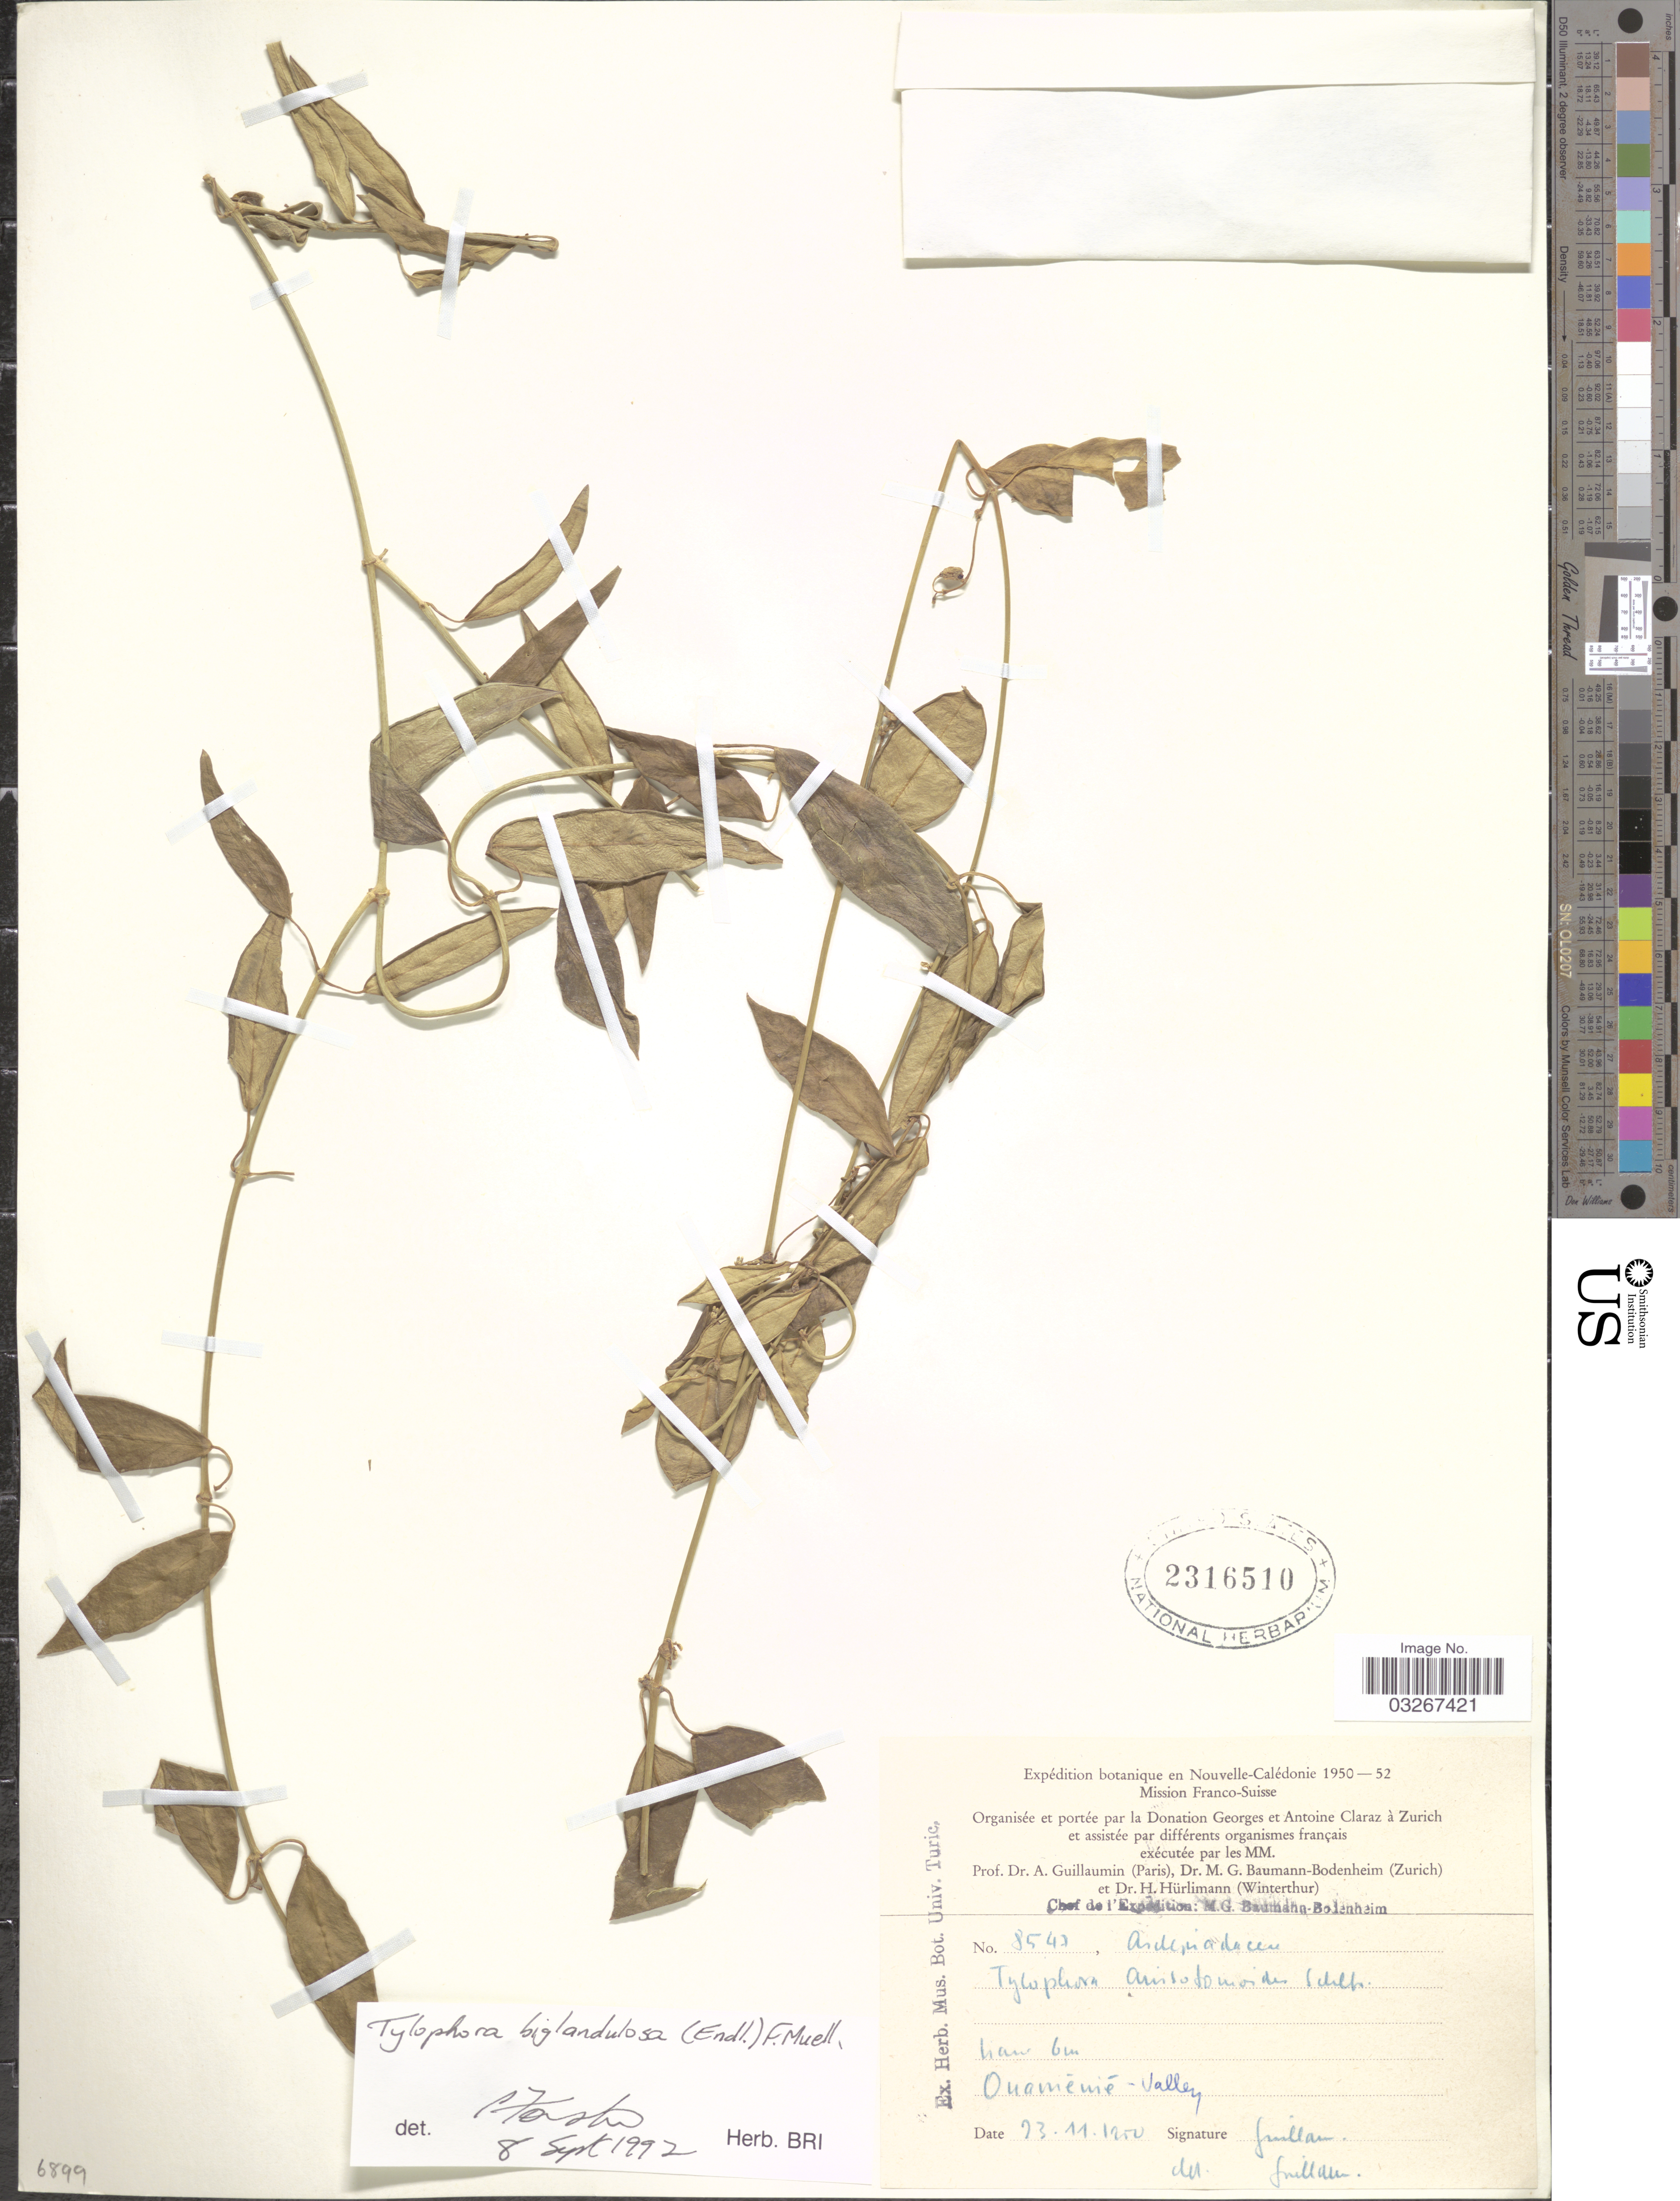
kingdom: Plantae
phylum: Tracheophyta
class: Magnoliopsida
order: Gentianales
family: Apocynaceae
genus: Tylophora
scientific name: Tylophora biglandulosa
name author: (Endl.) F. Muell.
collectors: A. Guillaumin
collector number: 8543*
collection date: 1950-11-23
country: New Caledonia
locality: Ouamémé [interpreted] Valley.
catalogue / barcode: US 2316510